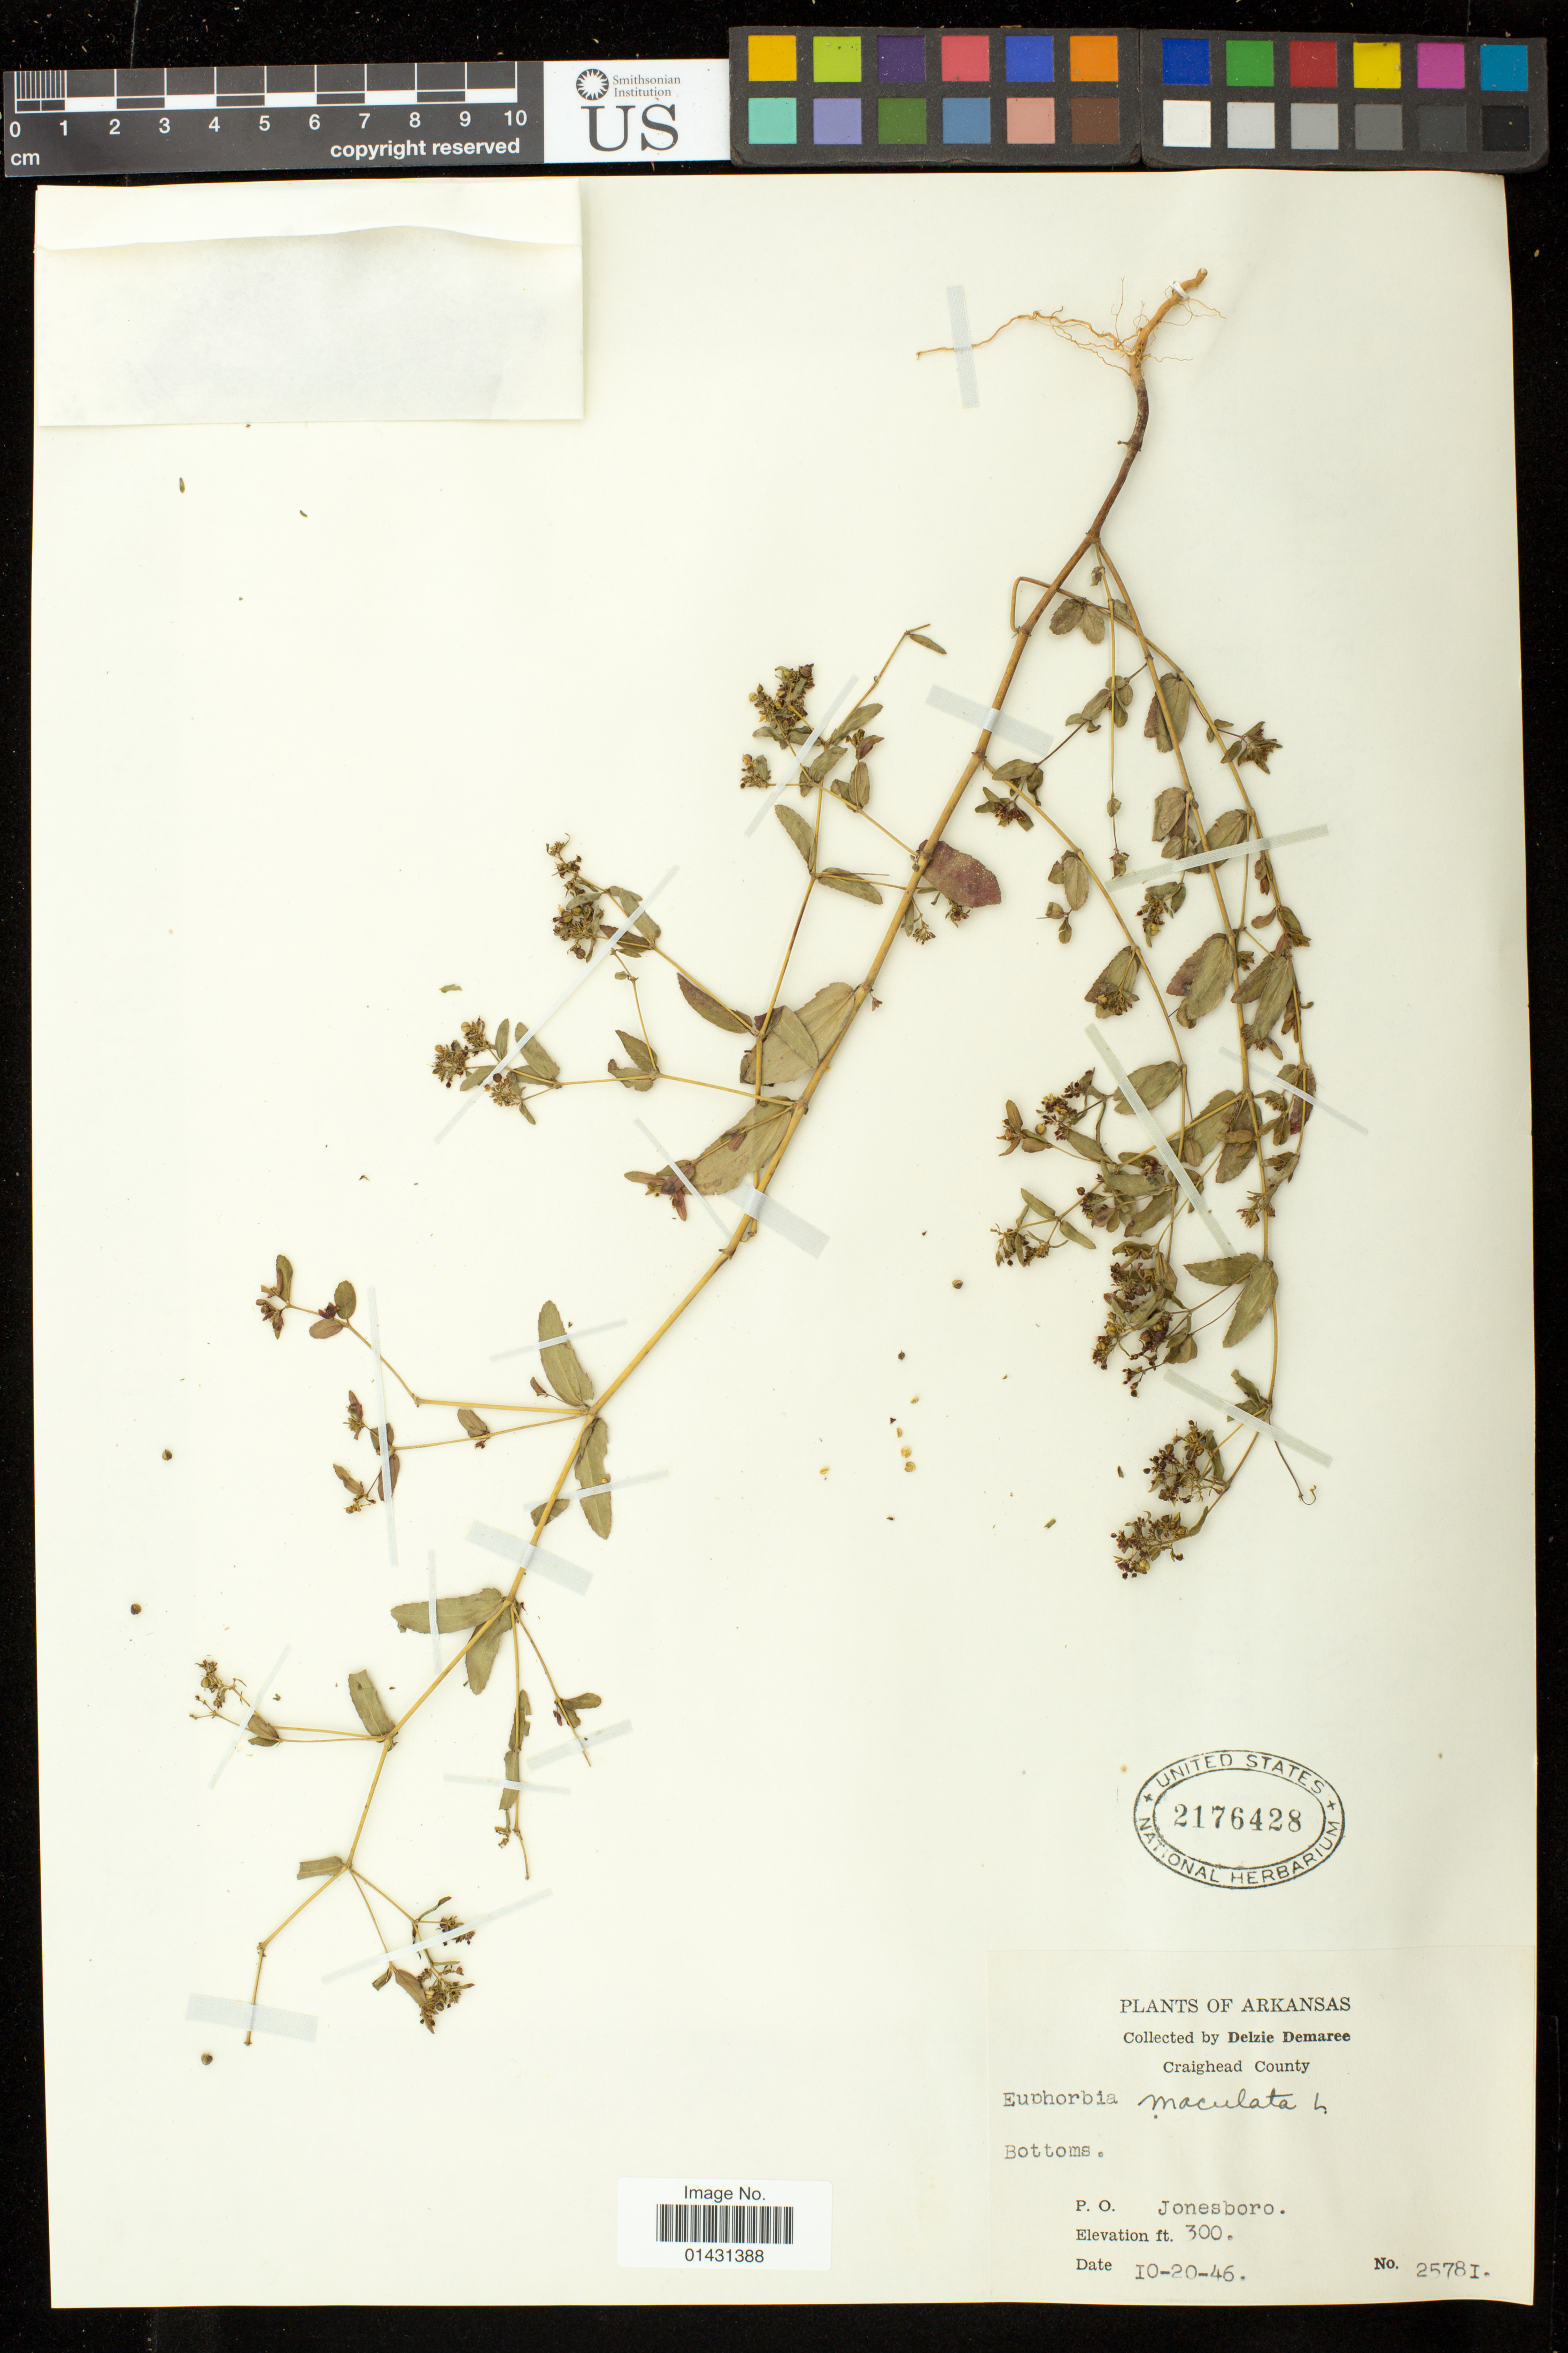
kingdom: Plantae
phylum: Tracheophyta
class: Magnoliopsida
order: Malpighiales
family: Euphorbiaceae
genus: Euphorbia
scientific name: Euphorbia maculata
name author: L.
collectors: D. Demaree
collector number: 25781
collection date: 1946-10-20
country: United States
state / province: Arkansas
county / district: Craighead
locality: P.O. Jonesboro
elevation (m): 91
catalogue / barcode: US 2176428